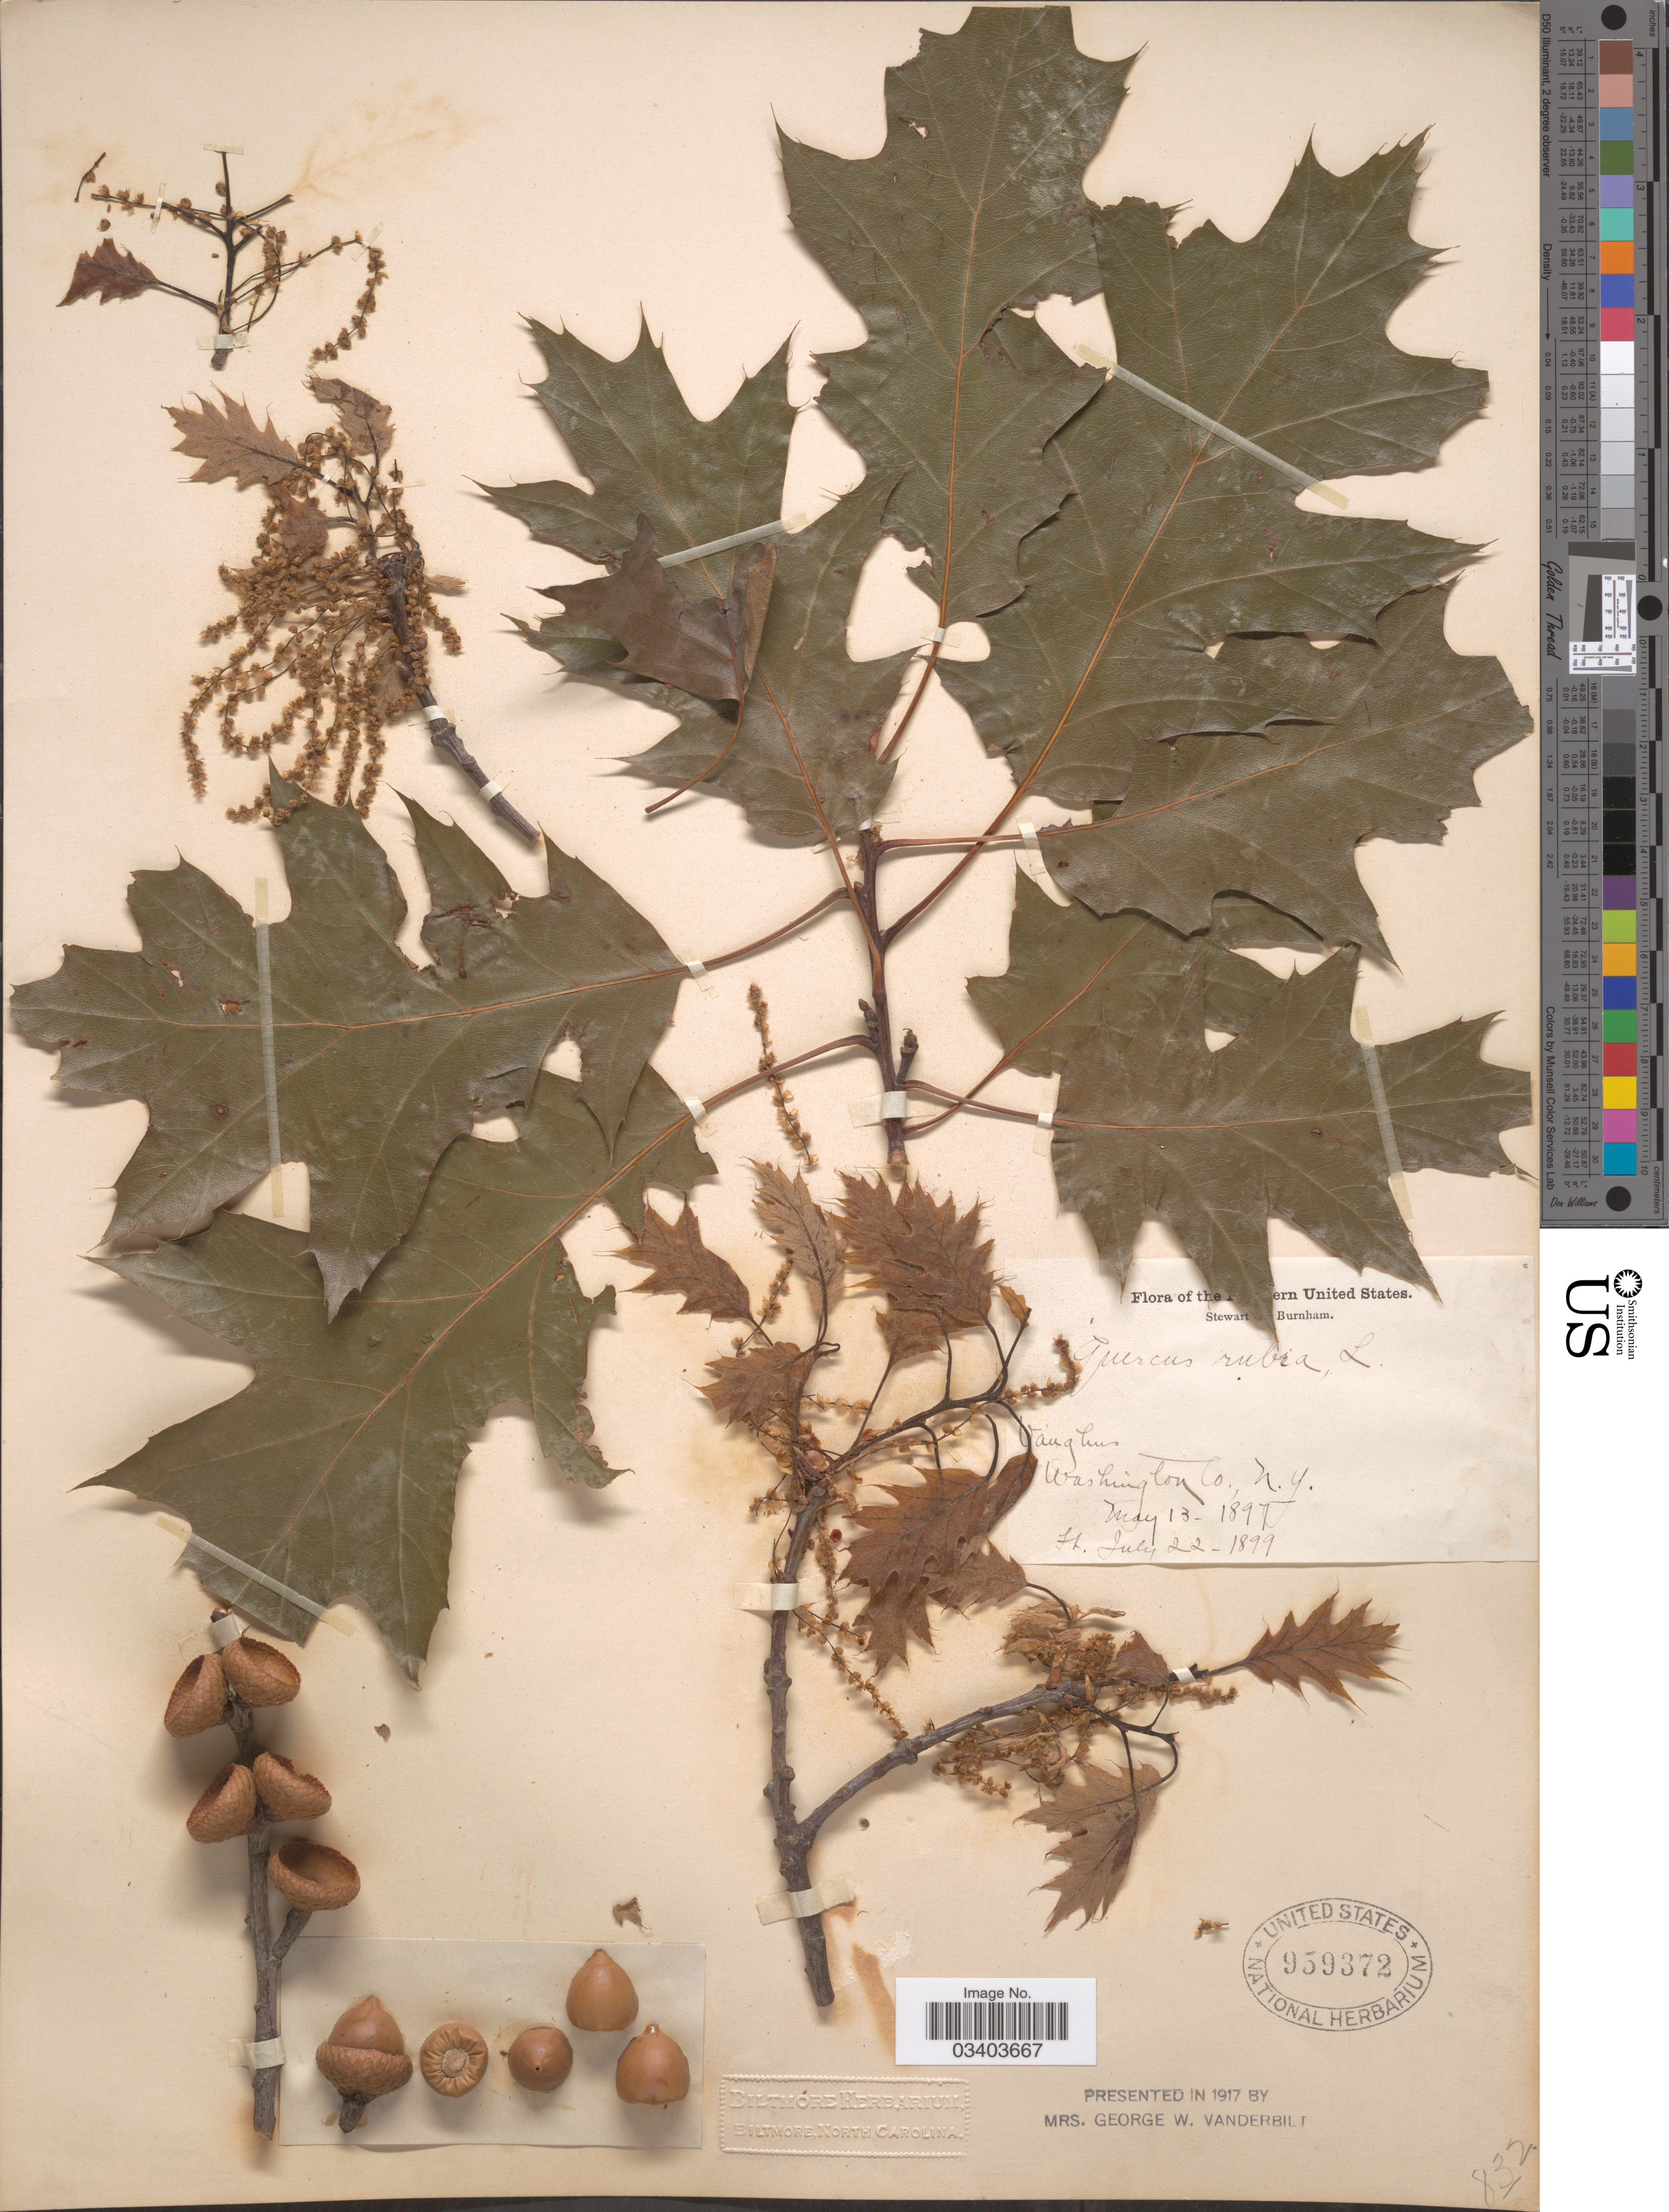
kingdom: Plantae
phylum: Tracheophyta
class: Magnoliopsida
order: Fagales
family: Fagaceae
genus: Quercus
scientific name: Quercus borealis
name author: F. Michx.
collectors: S. Burnham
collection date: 1897-05-13/1899-07-22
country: United States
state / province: New York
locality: Vaughus. Washington Co.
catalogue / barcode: US 959372